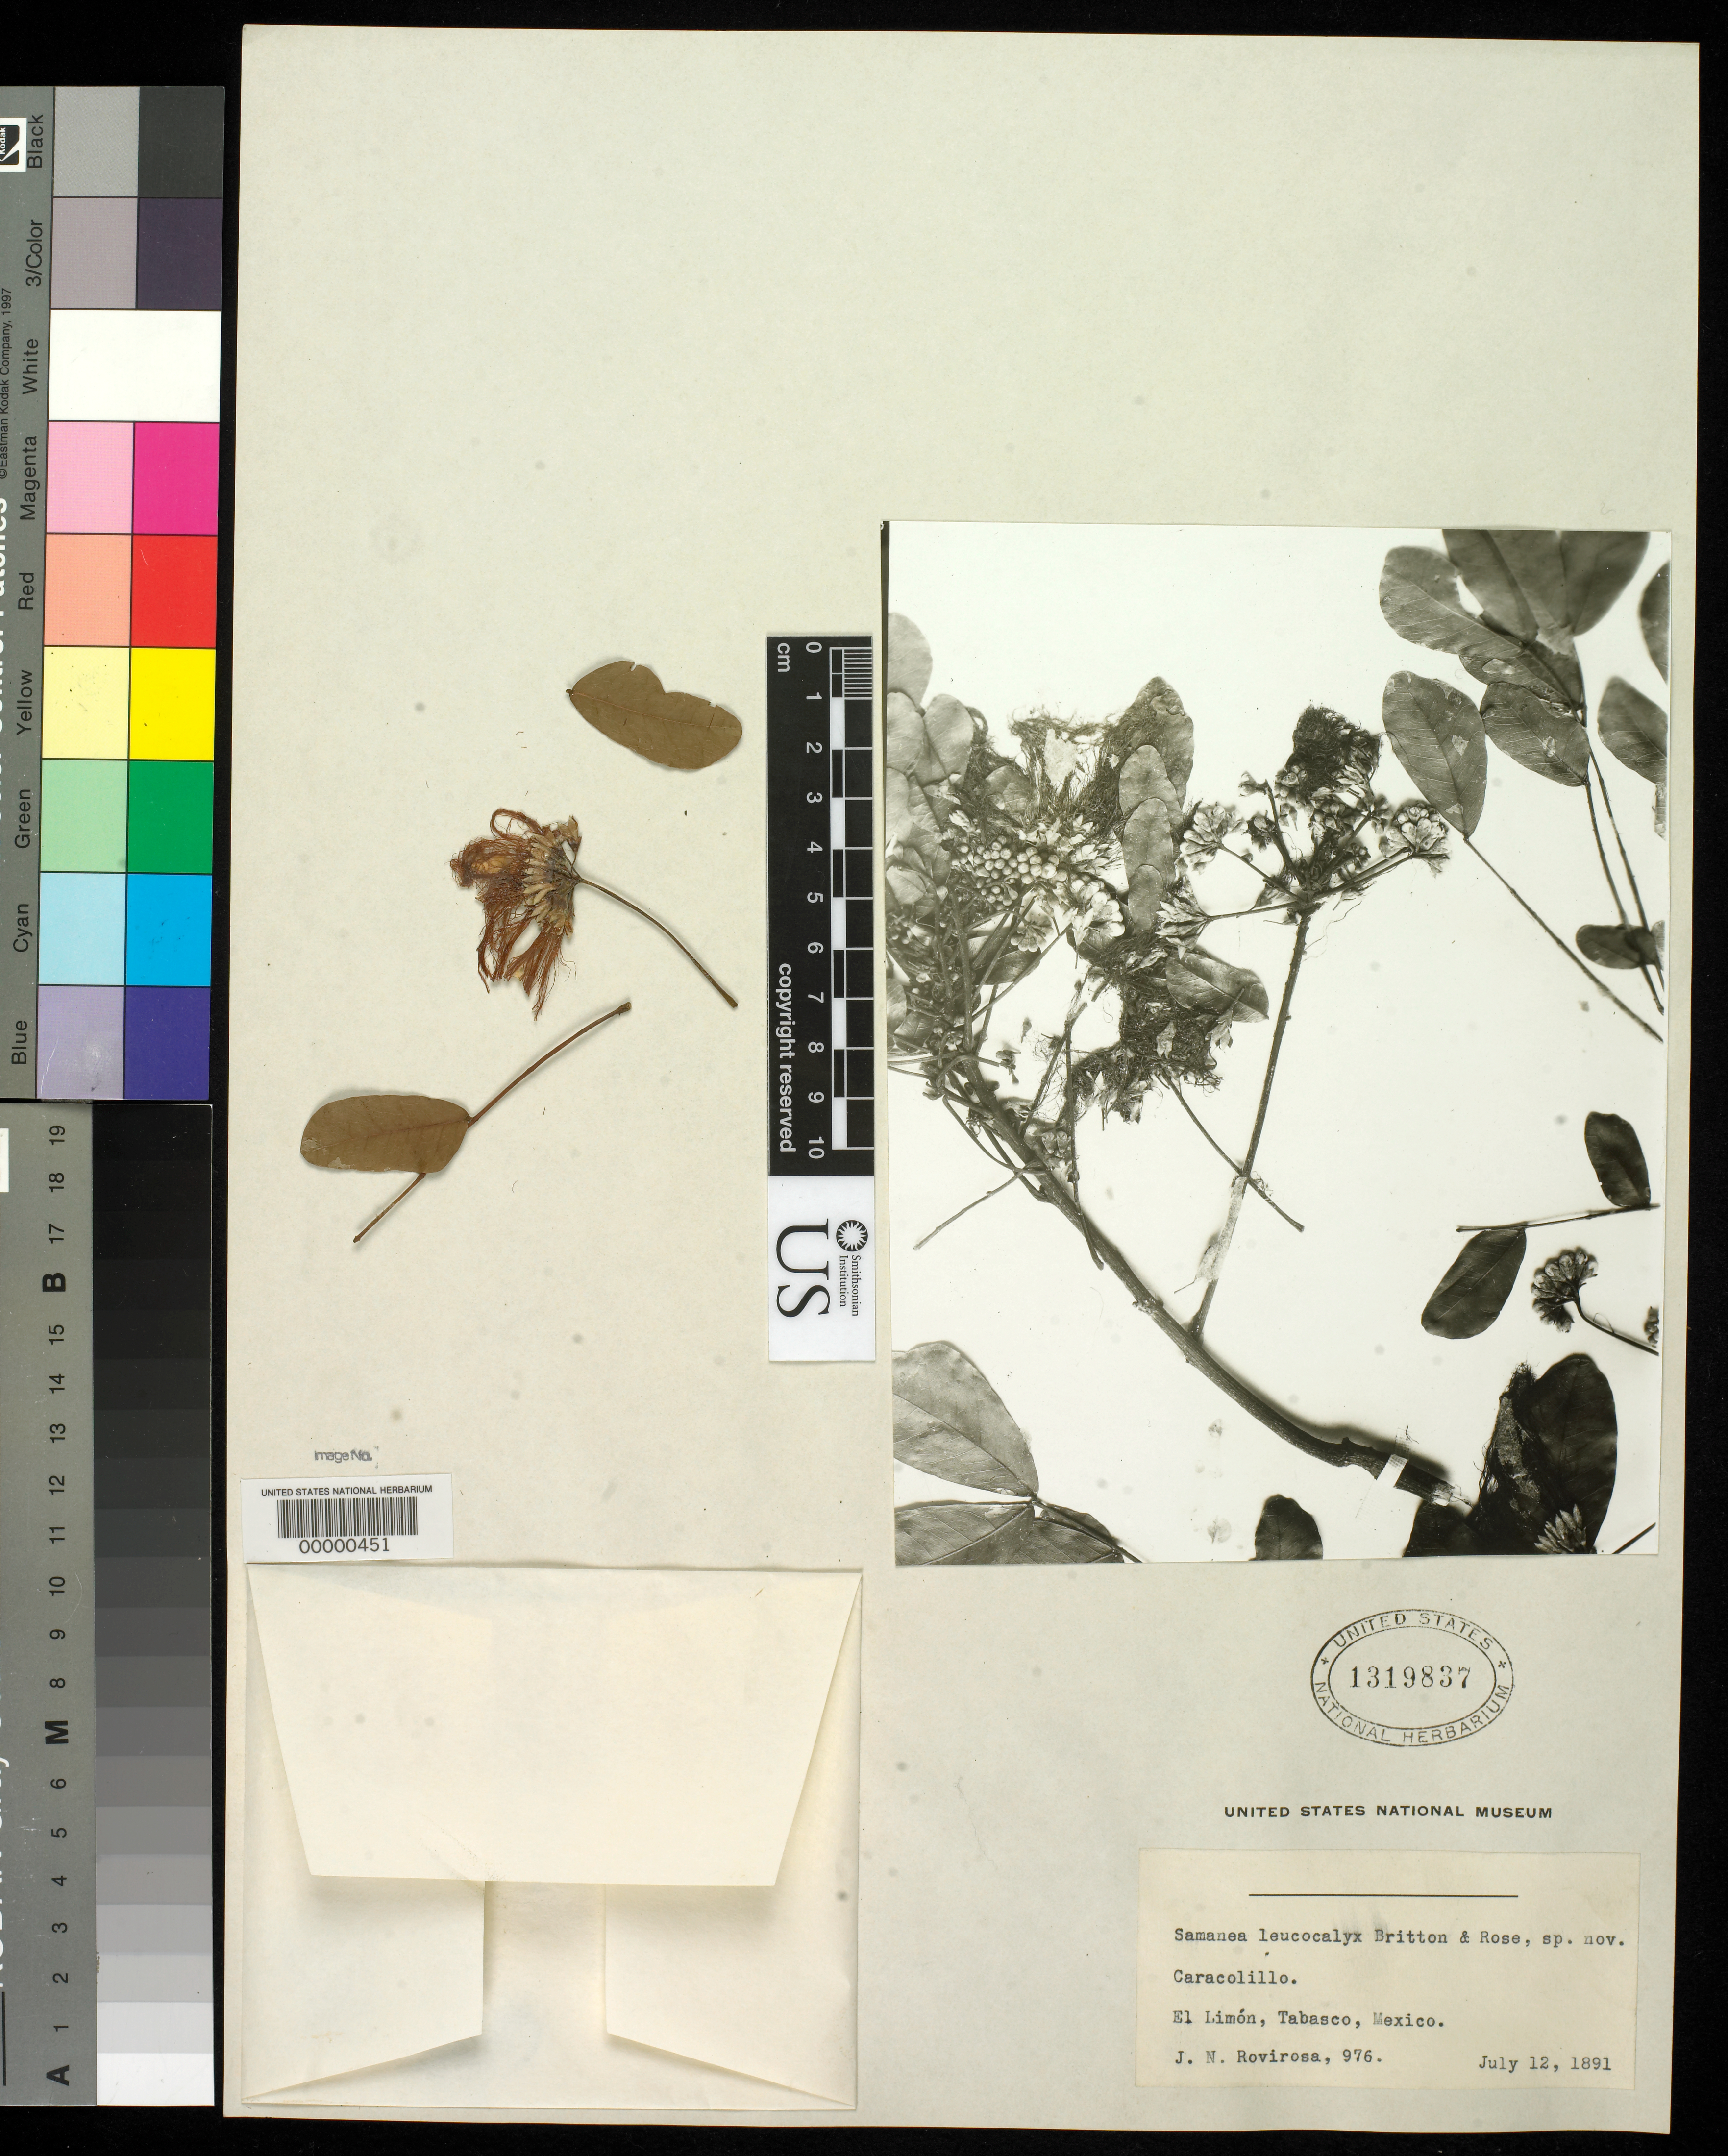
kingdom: Plantae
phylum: Tracheophyta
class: Magnoliopsida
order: Fabales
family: Fabaceae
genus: Samanea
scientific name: Samanea leucocalyx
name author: Britton & Rose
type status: Type Fragment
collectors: J. N. Rovirosa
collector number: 976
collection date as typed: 12 Jul 1891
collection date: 1891-07-12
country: Mexico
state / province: Tabasco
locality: El Limon, Caracolillo.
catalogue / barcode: US 1319837